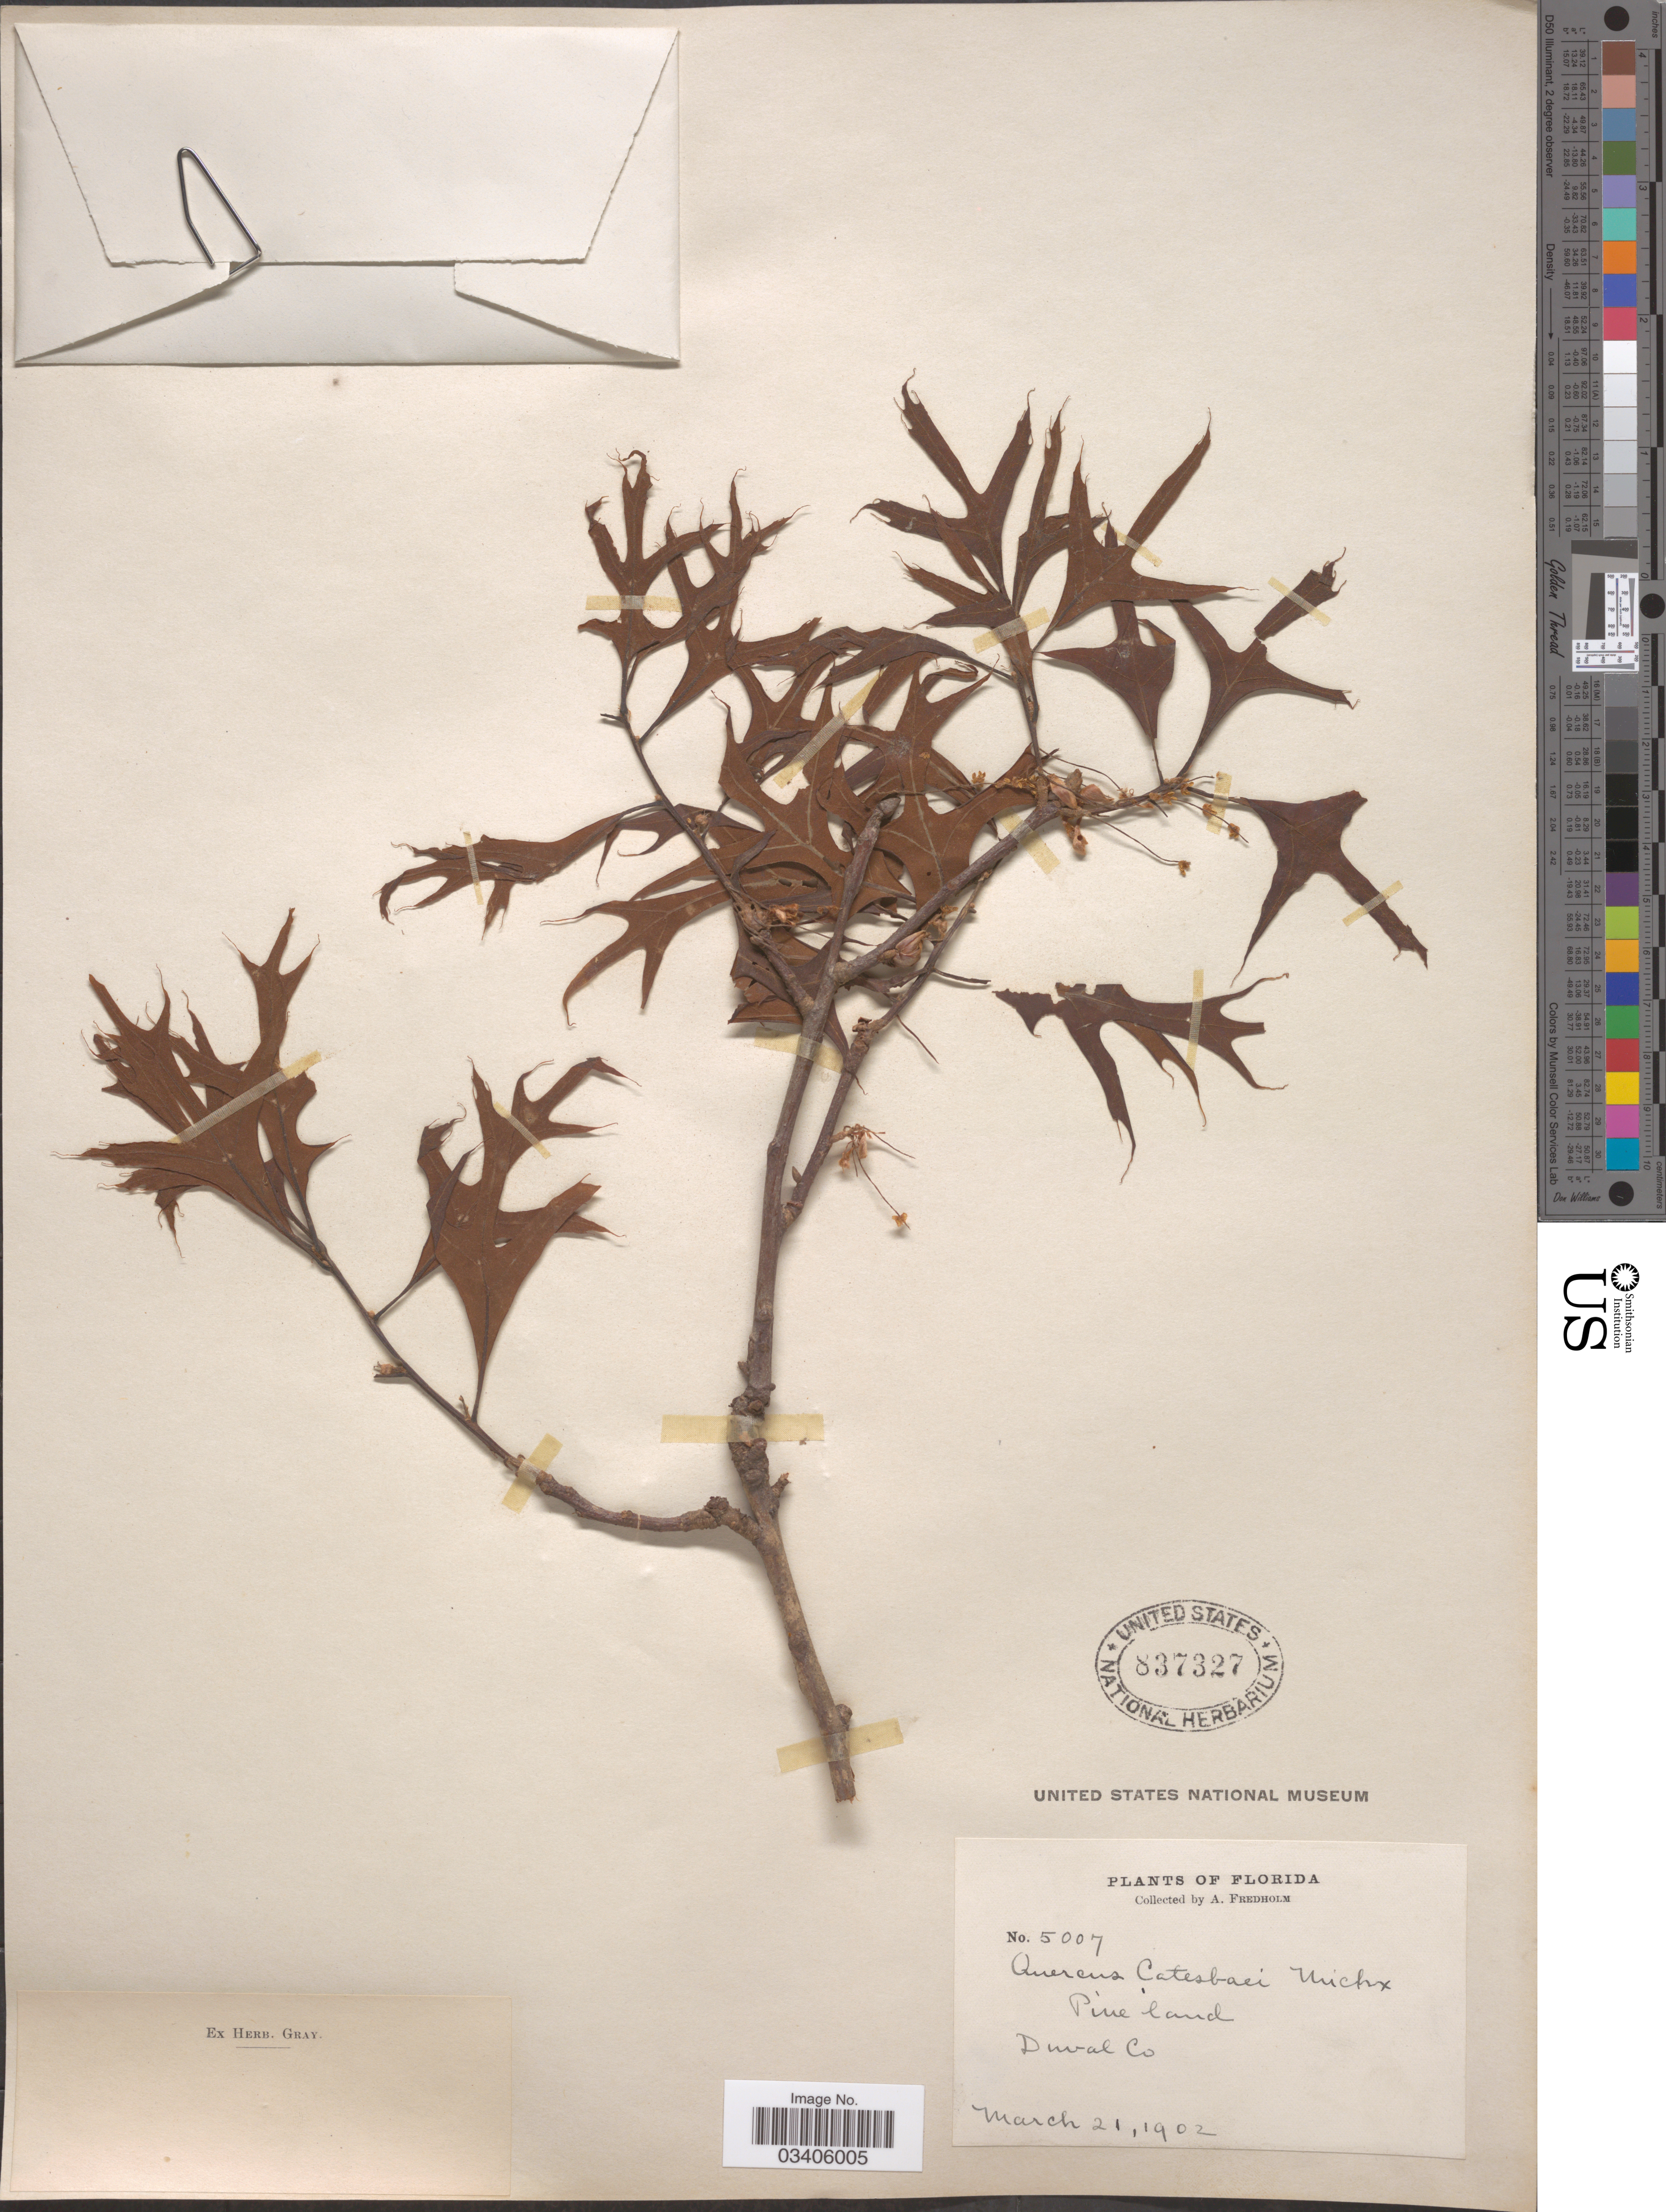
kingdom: Plantae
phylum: Tracheophyta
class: Magnoliopsida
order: Fagales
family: Fagaceae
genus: Quercus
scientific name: Quercus laevis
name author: Walter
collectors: A. Fredholm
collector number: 5007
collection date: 1902-03-21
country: United States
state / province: Florida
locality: Duval Co.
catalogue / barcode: US 837327